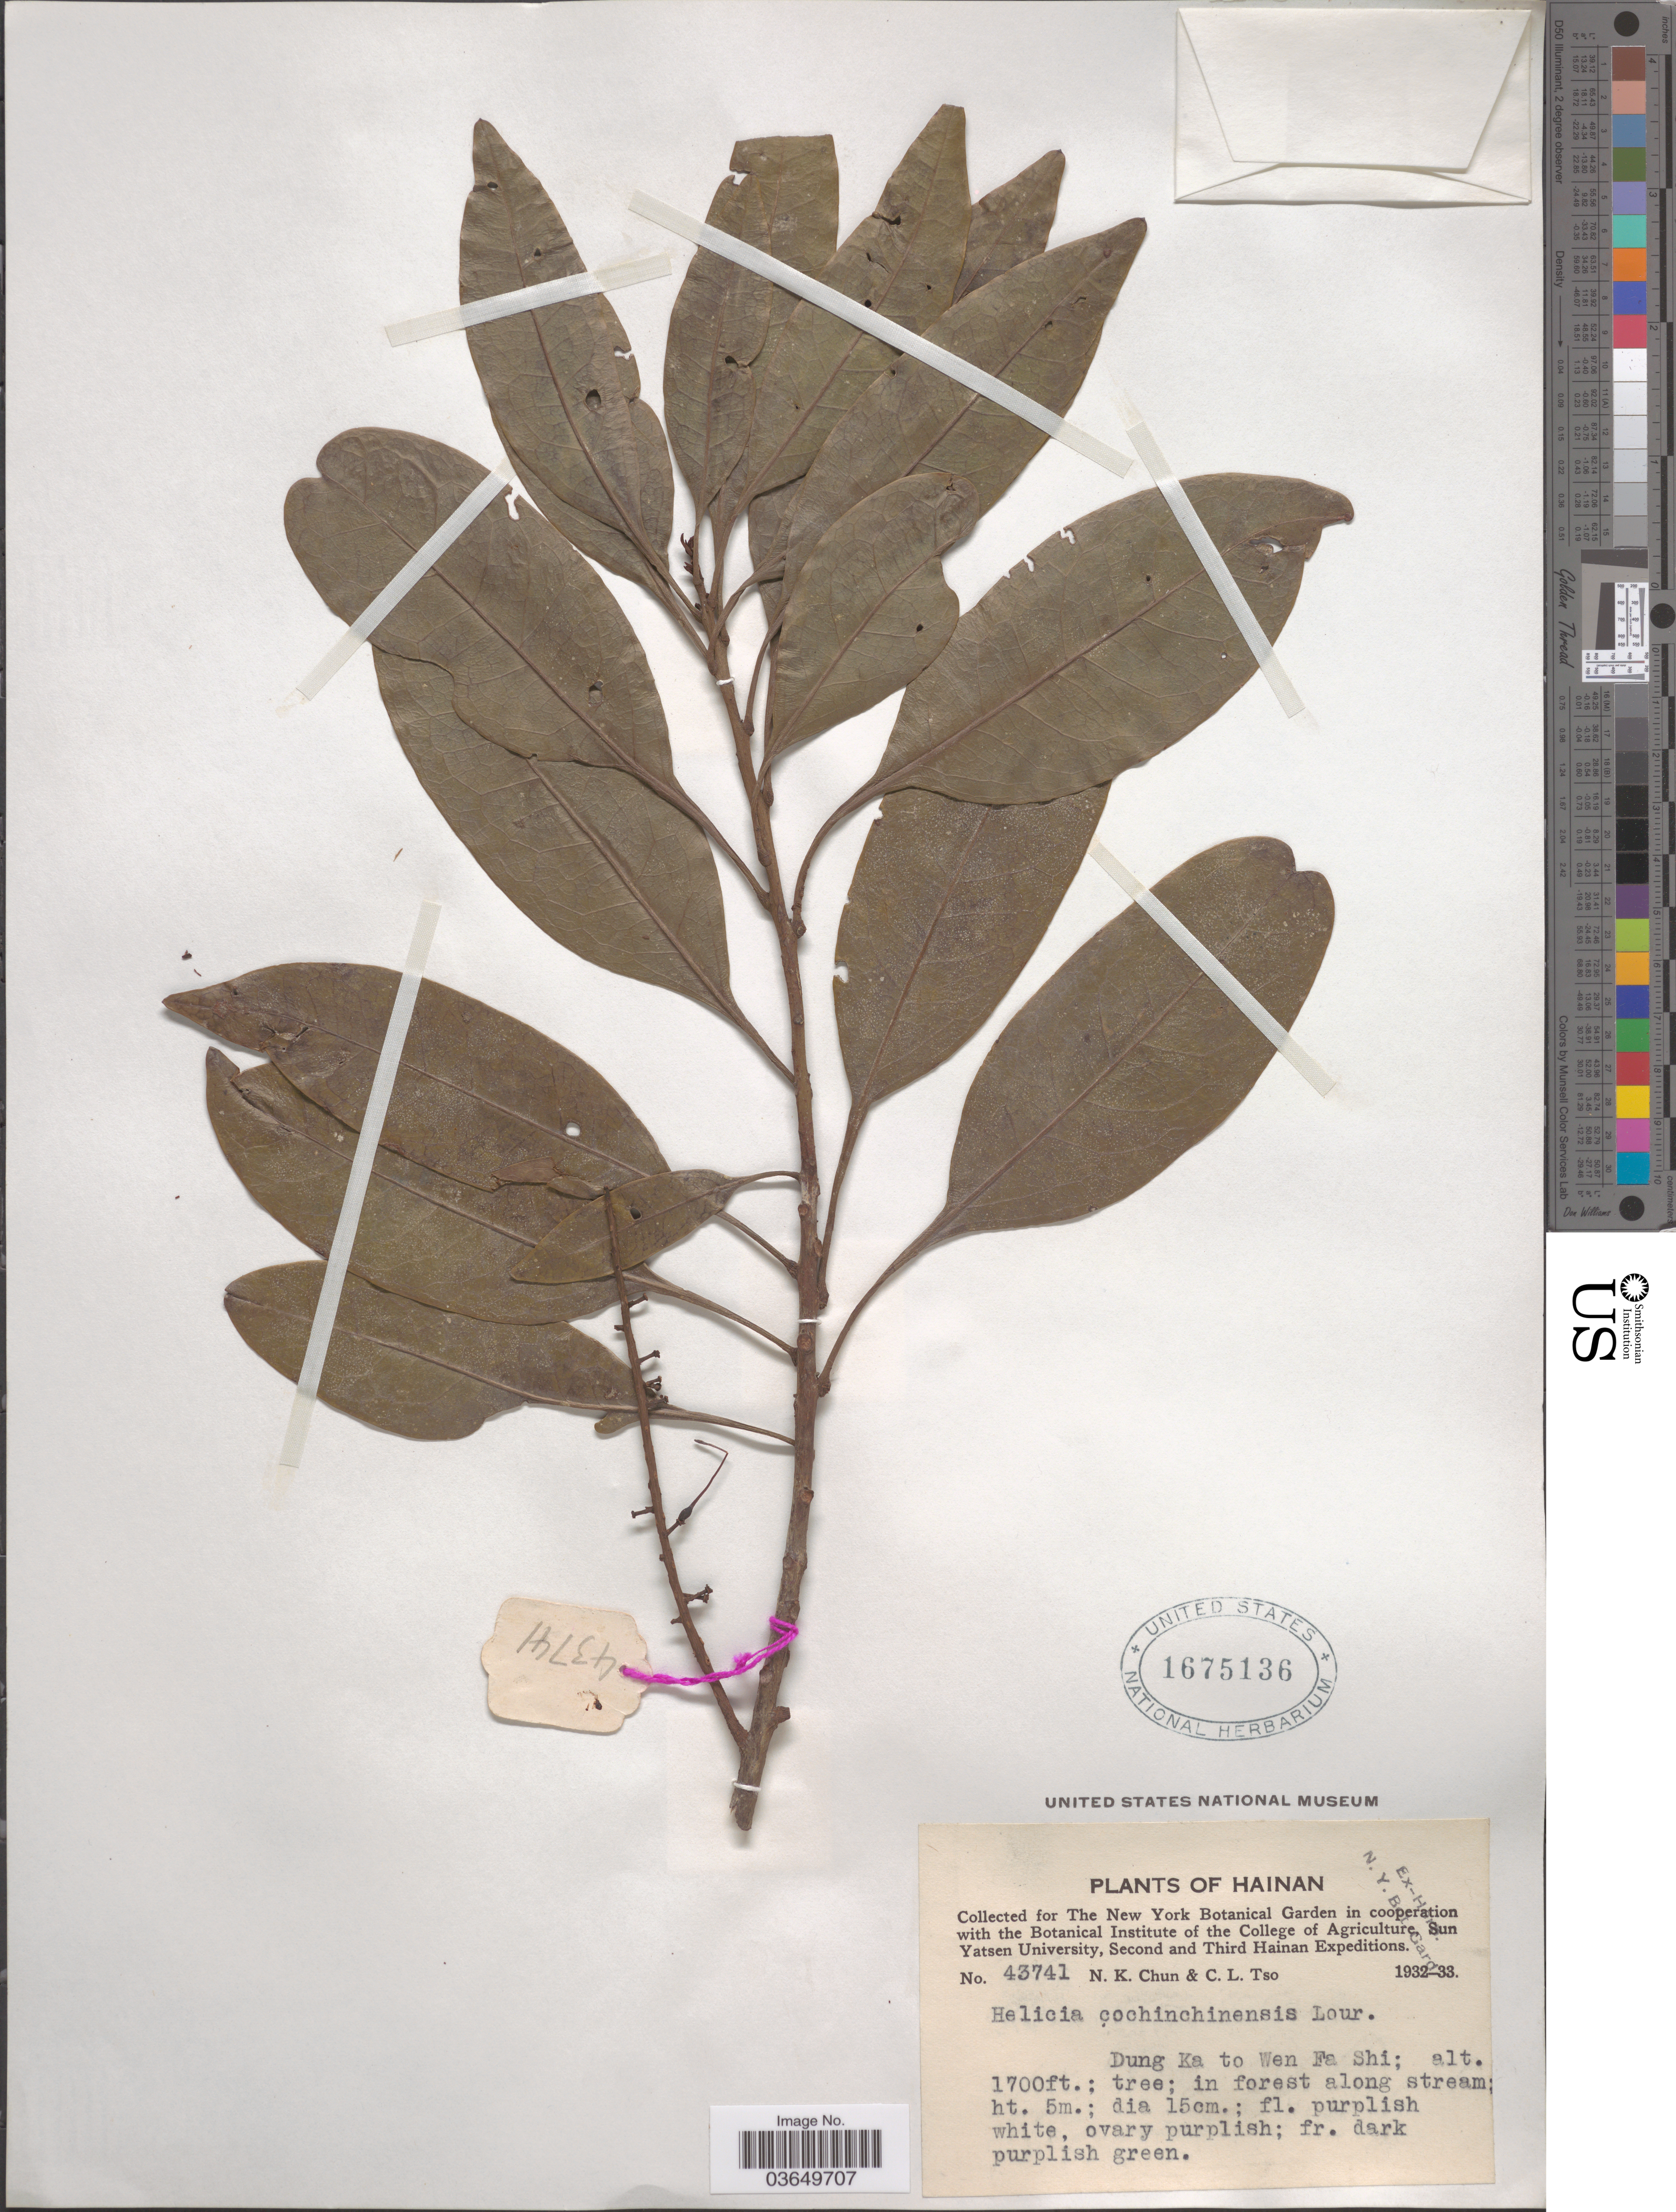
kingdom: Plantae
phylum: Tracheophyta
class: Magnoliopsida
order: Proteales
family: Proteaceae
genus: Helicia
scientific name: Helicia cochinchinensis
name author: Lour.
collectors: N. K. Chun & C. Tso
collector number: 43741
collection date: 1932/1933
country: China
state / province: Hainan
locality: Dung Ka to Wen Fa Shi.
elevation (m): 518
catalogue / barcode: US 1675136